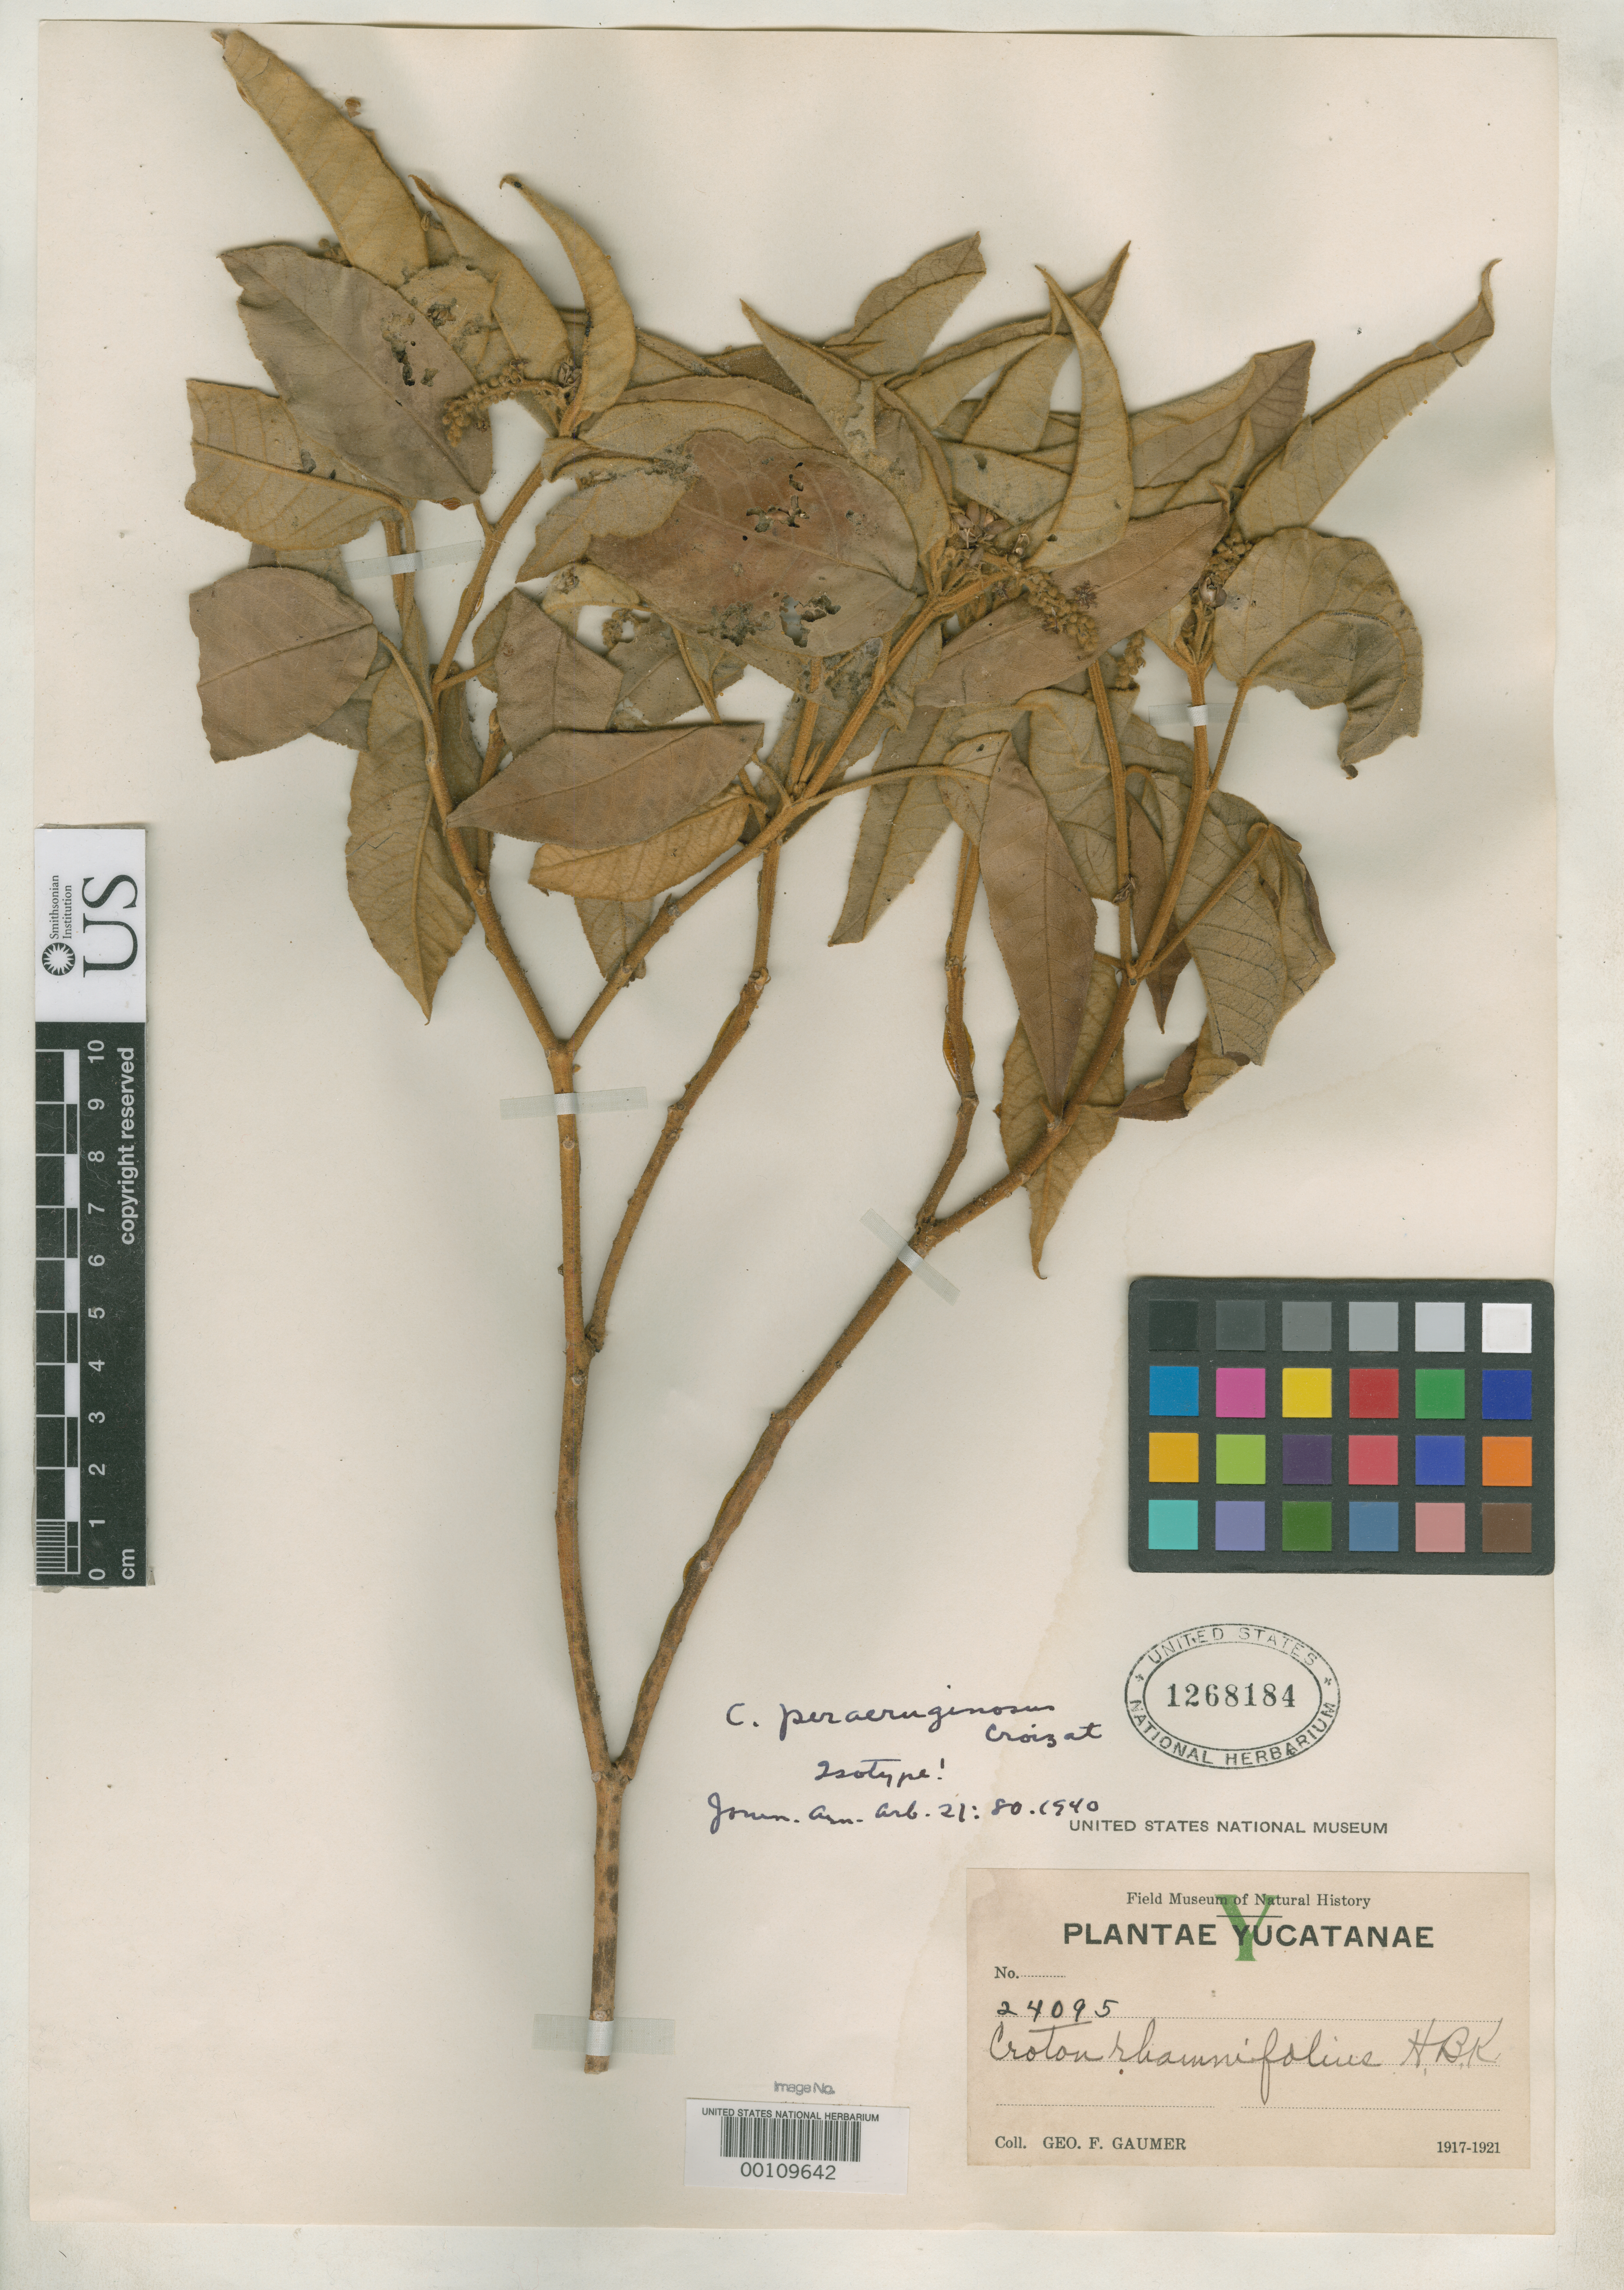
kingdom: Plantae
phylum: Tracheophyta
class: Magnoliopsida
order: Malpighiales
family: Euphorbiaceae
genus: Croton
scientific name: Croton peraeruginosus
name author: Croizat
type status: Isotype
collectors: G. F. Gaumer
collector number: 24095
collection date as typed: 1917 to -- --- 1921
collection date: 1917/1921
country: Mexico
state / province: Yucatán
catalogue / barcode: US 1268184